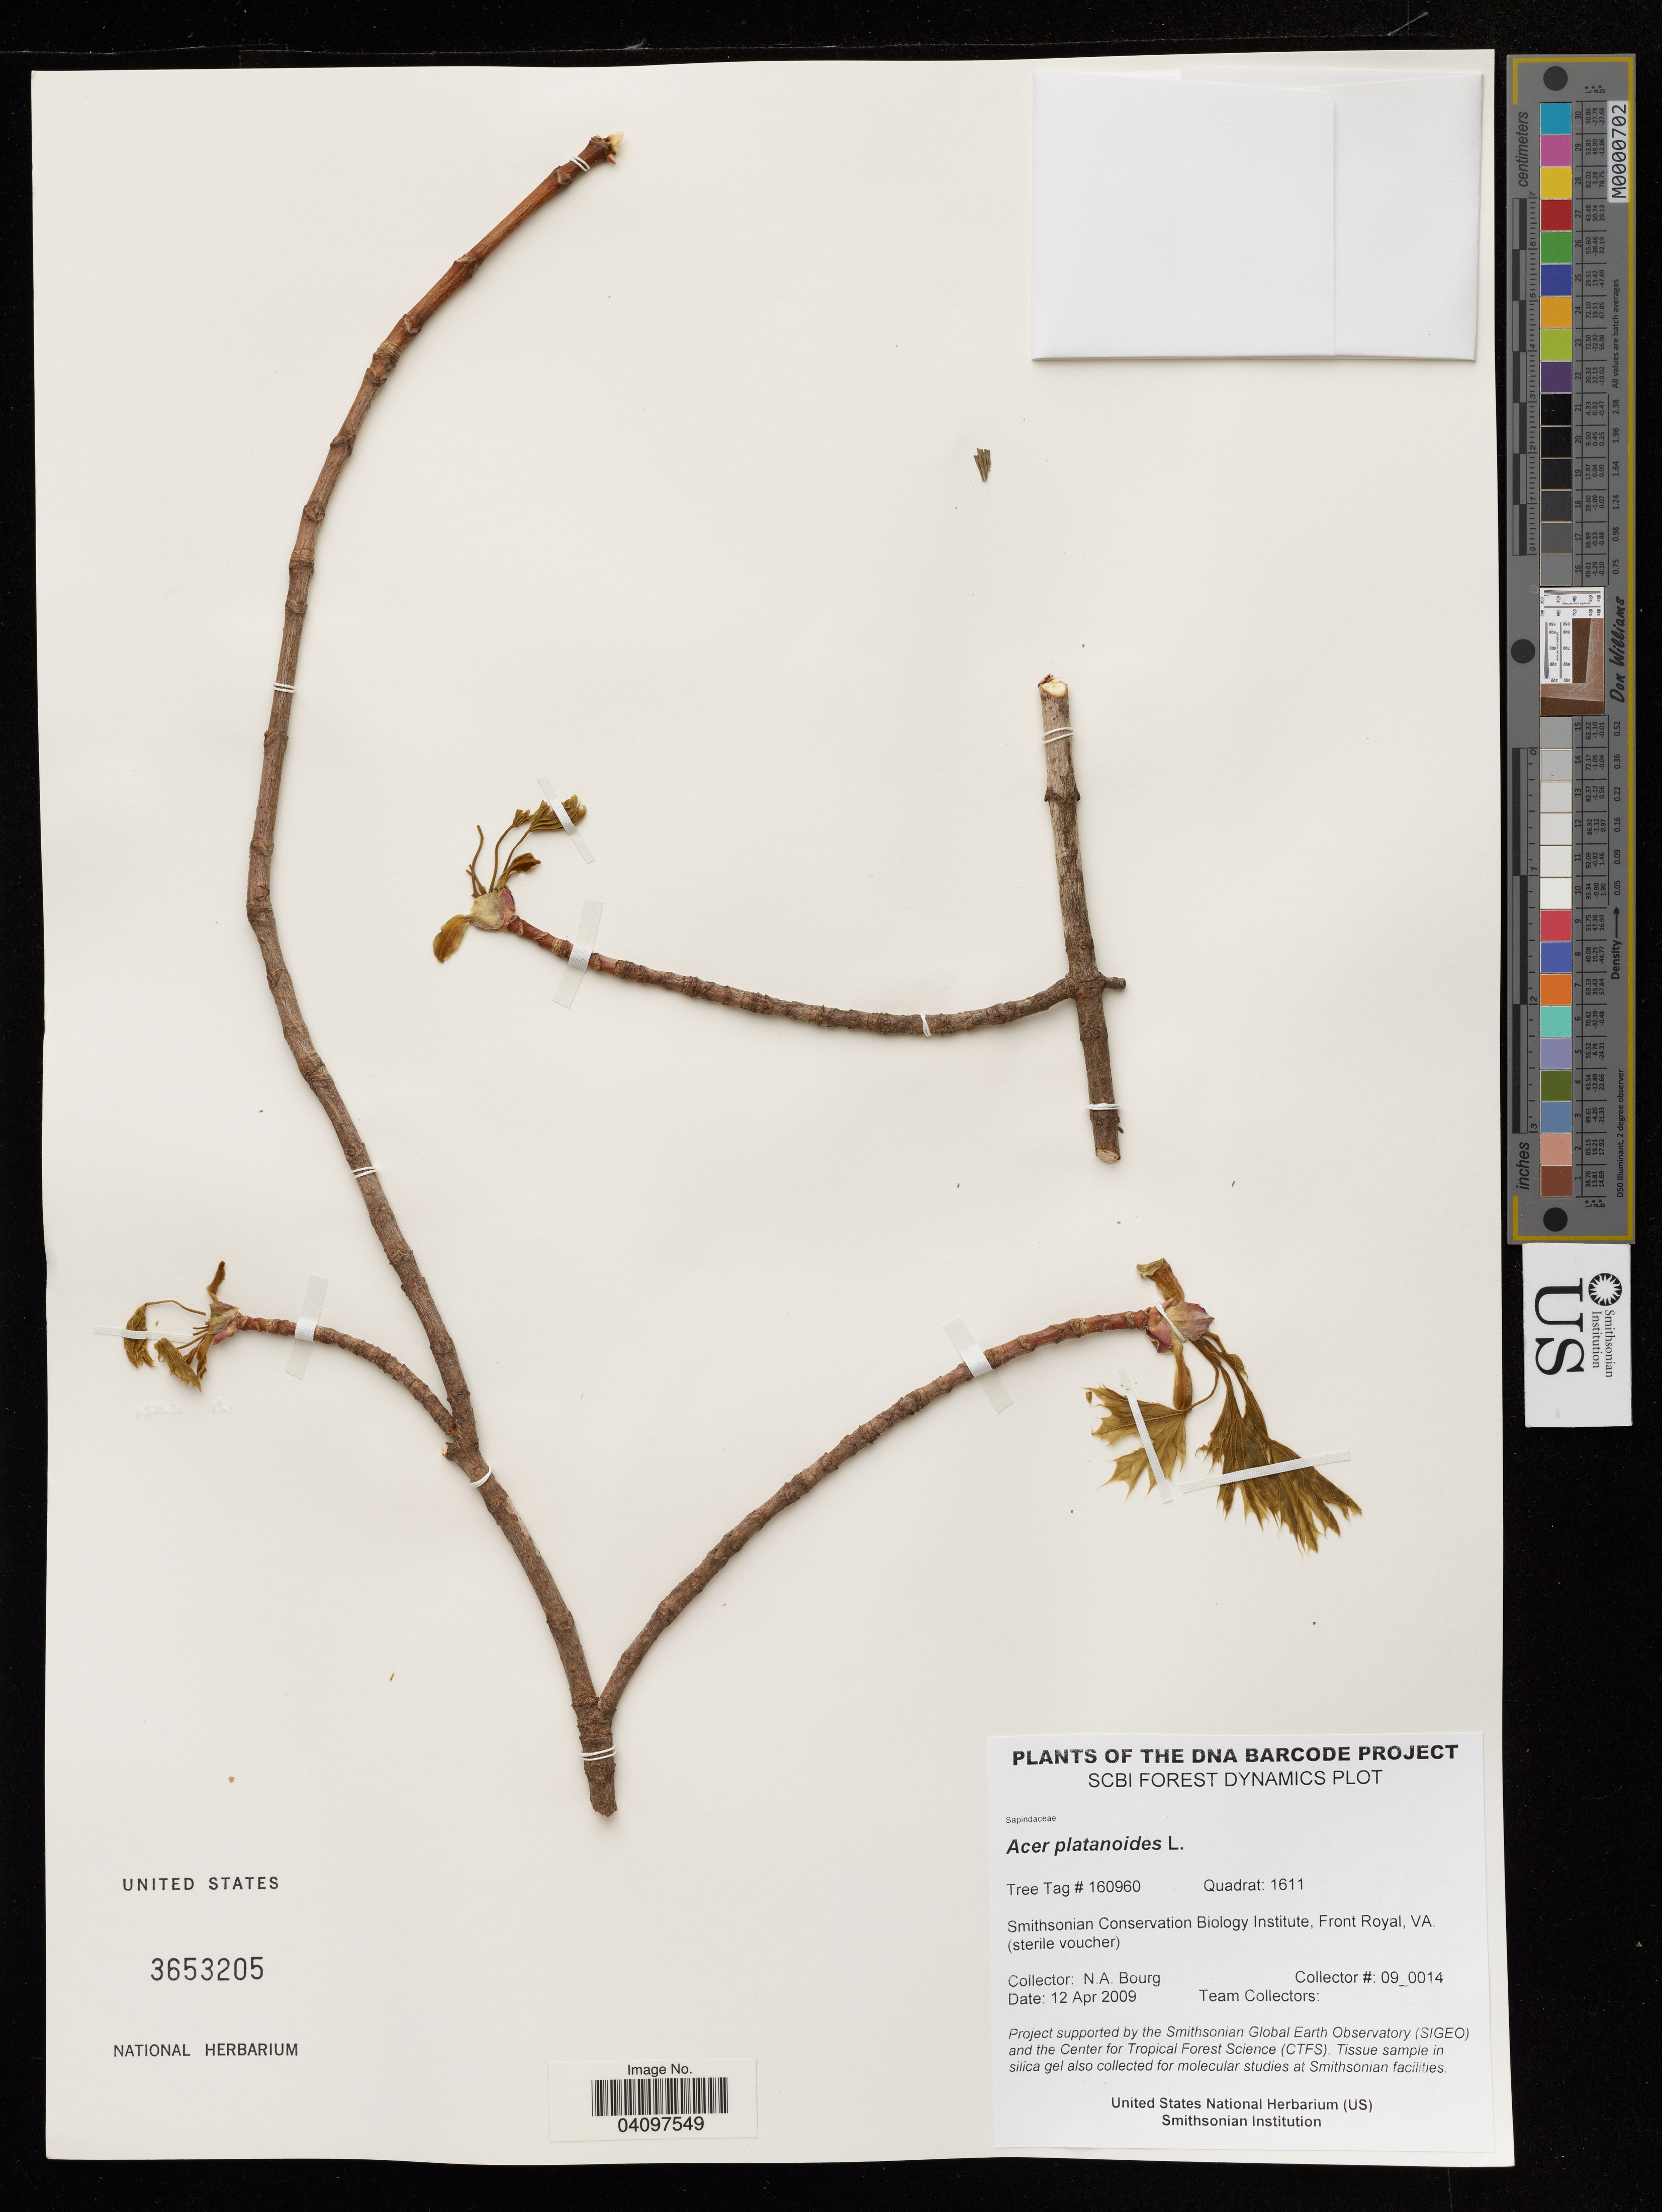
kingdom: Plantae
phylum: Tracheophyta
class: Magnoliopsida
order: Sapindales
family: Sapindaceae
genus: Acer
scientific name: Acer platanoides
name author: L.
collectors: N. A. Bourg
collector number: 09_0014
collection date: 2009-04-12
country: United States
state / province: Virginia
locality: Smithsonian Conservation Biology Institute, Front Royal.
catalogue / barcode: US 3653205